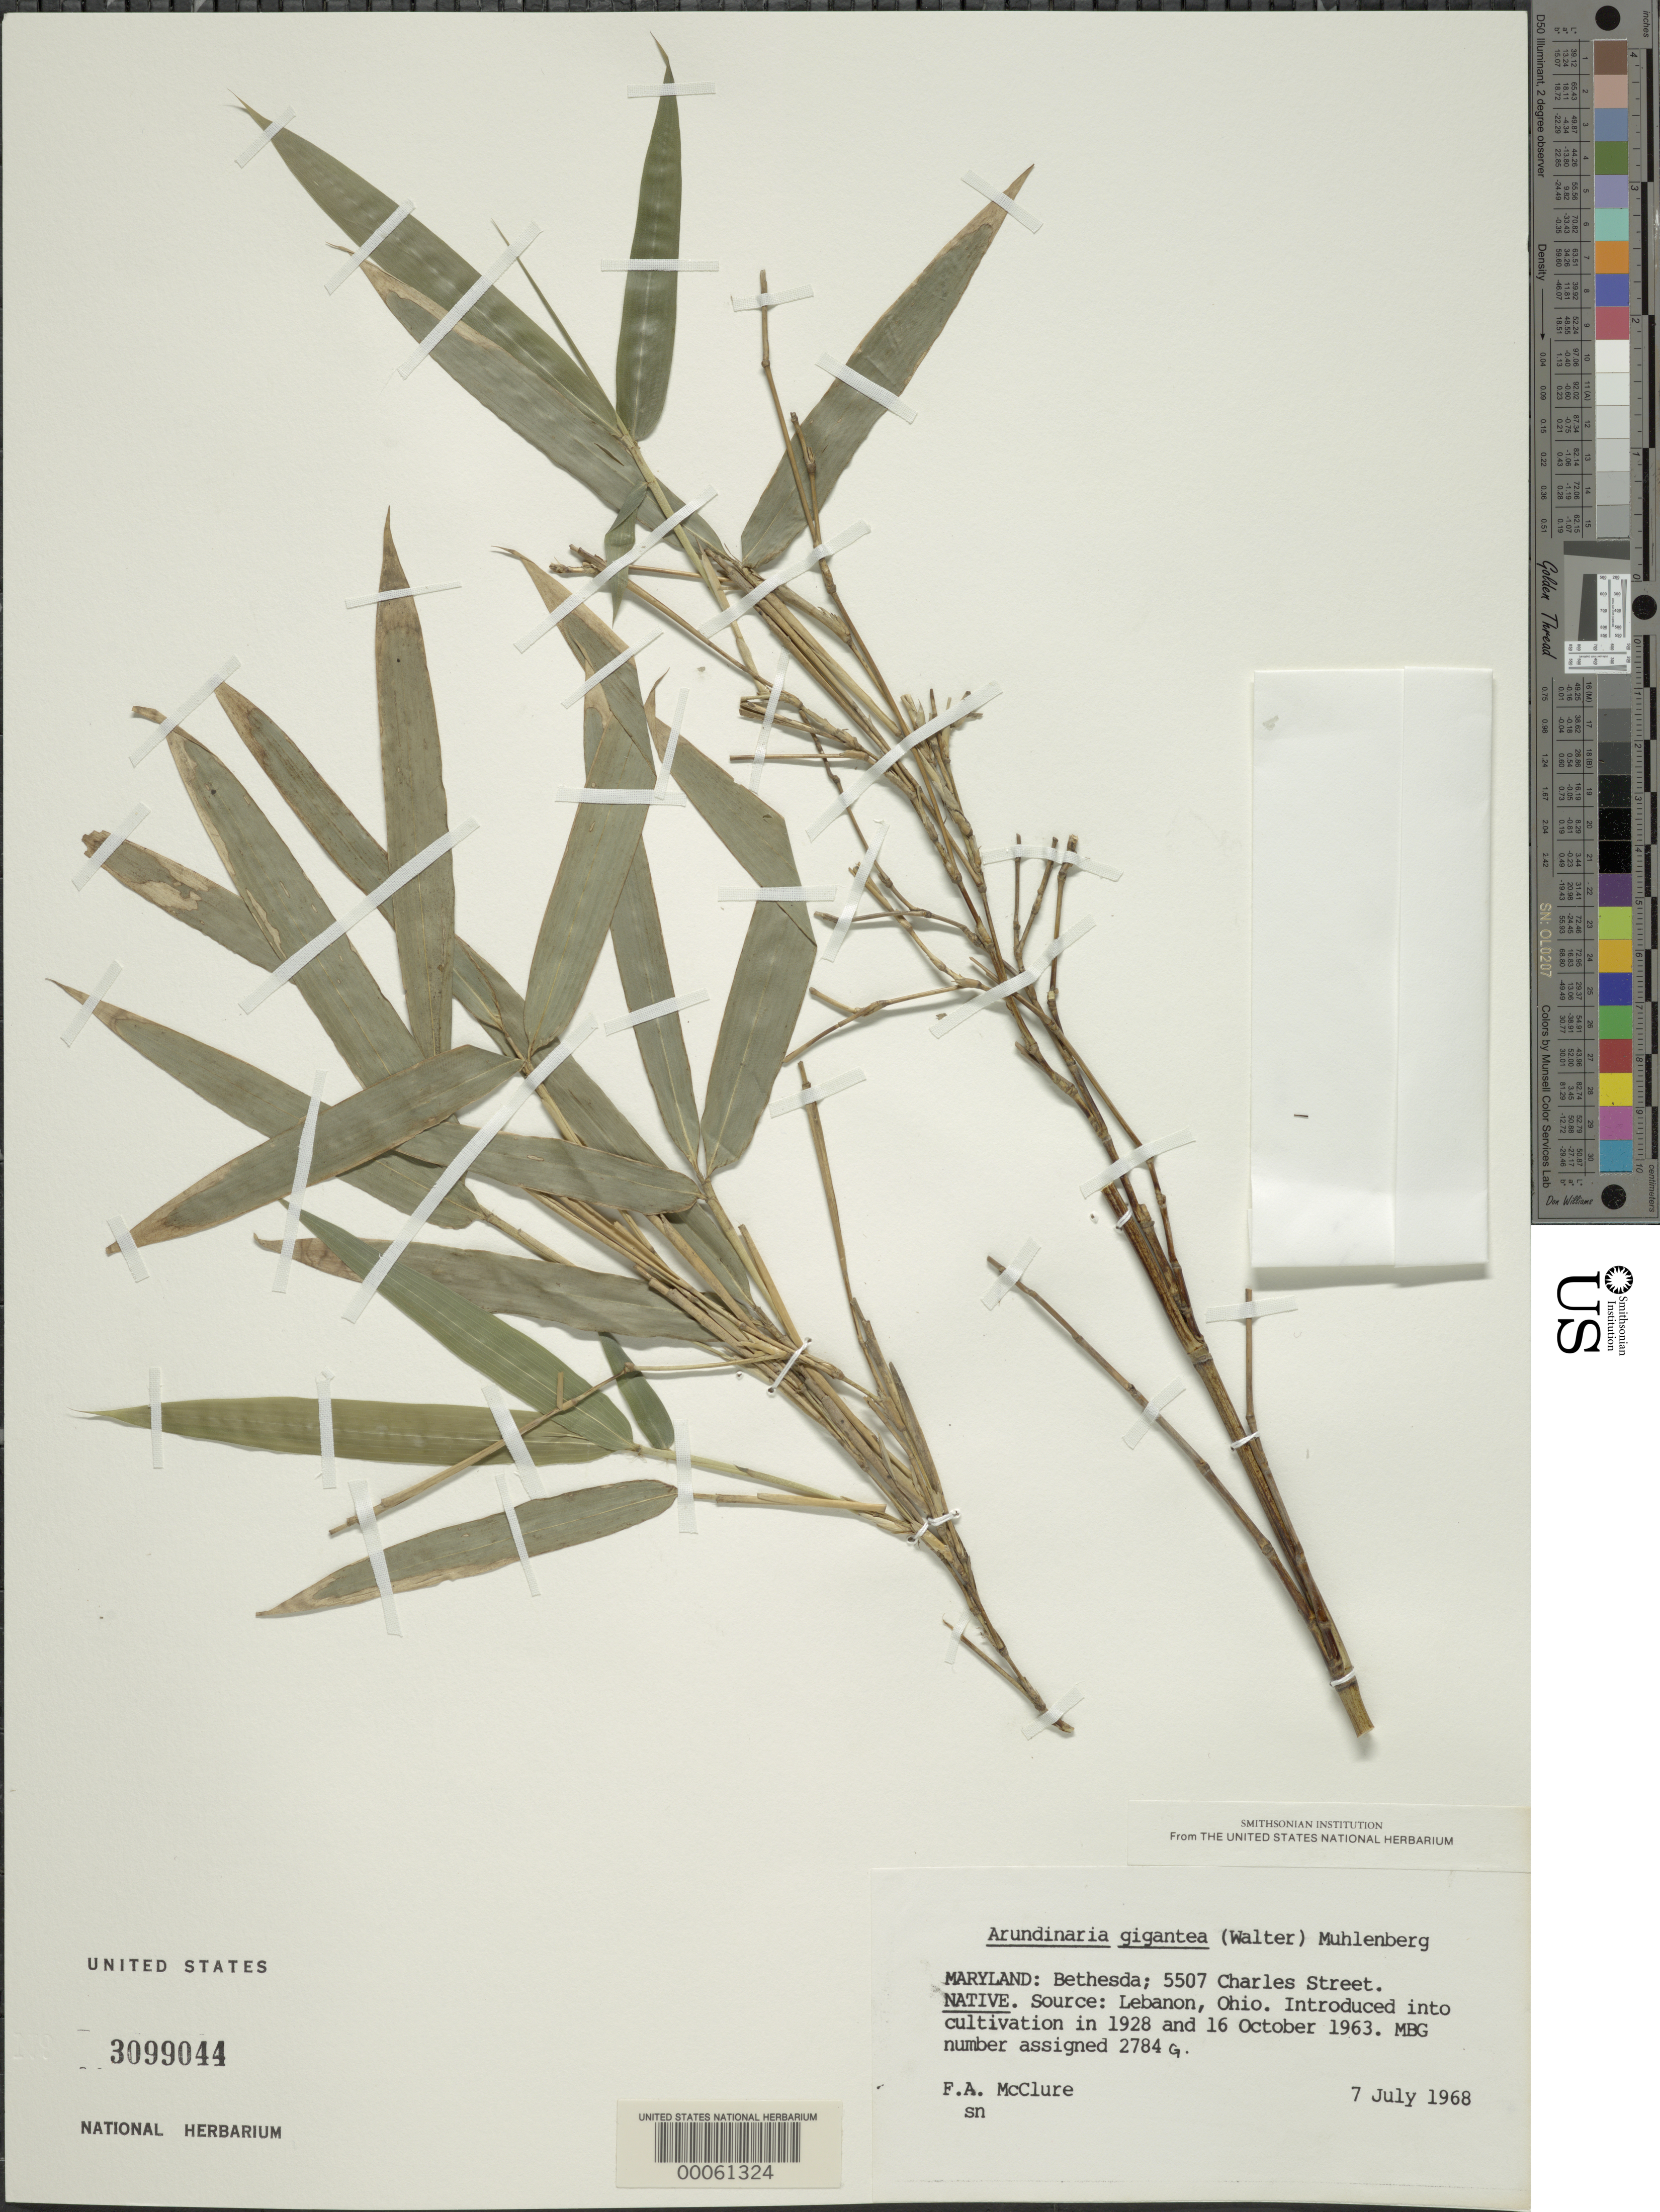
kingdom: Plantae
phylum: Tracheophyta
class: Liliopsida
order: Poales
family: Poaceae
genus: Arundinaria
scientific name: Arundinaria gigantea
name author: (Walter) Muhl.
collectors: F. A. McClure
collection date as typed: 07 Jul 1968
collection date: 1968-07-07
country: United States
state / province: Maryland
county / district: Montgomery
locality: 5507 Charles Street, Bethesda (McClure's garden)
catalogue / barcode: US 3099044